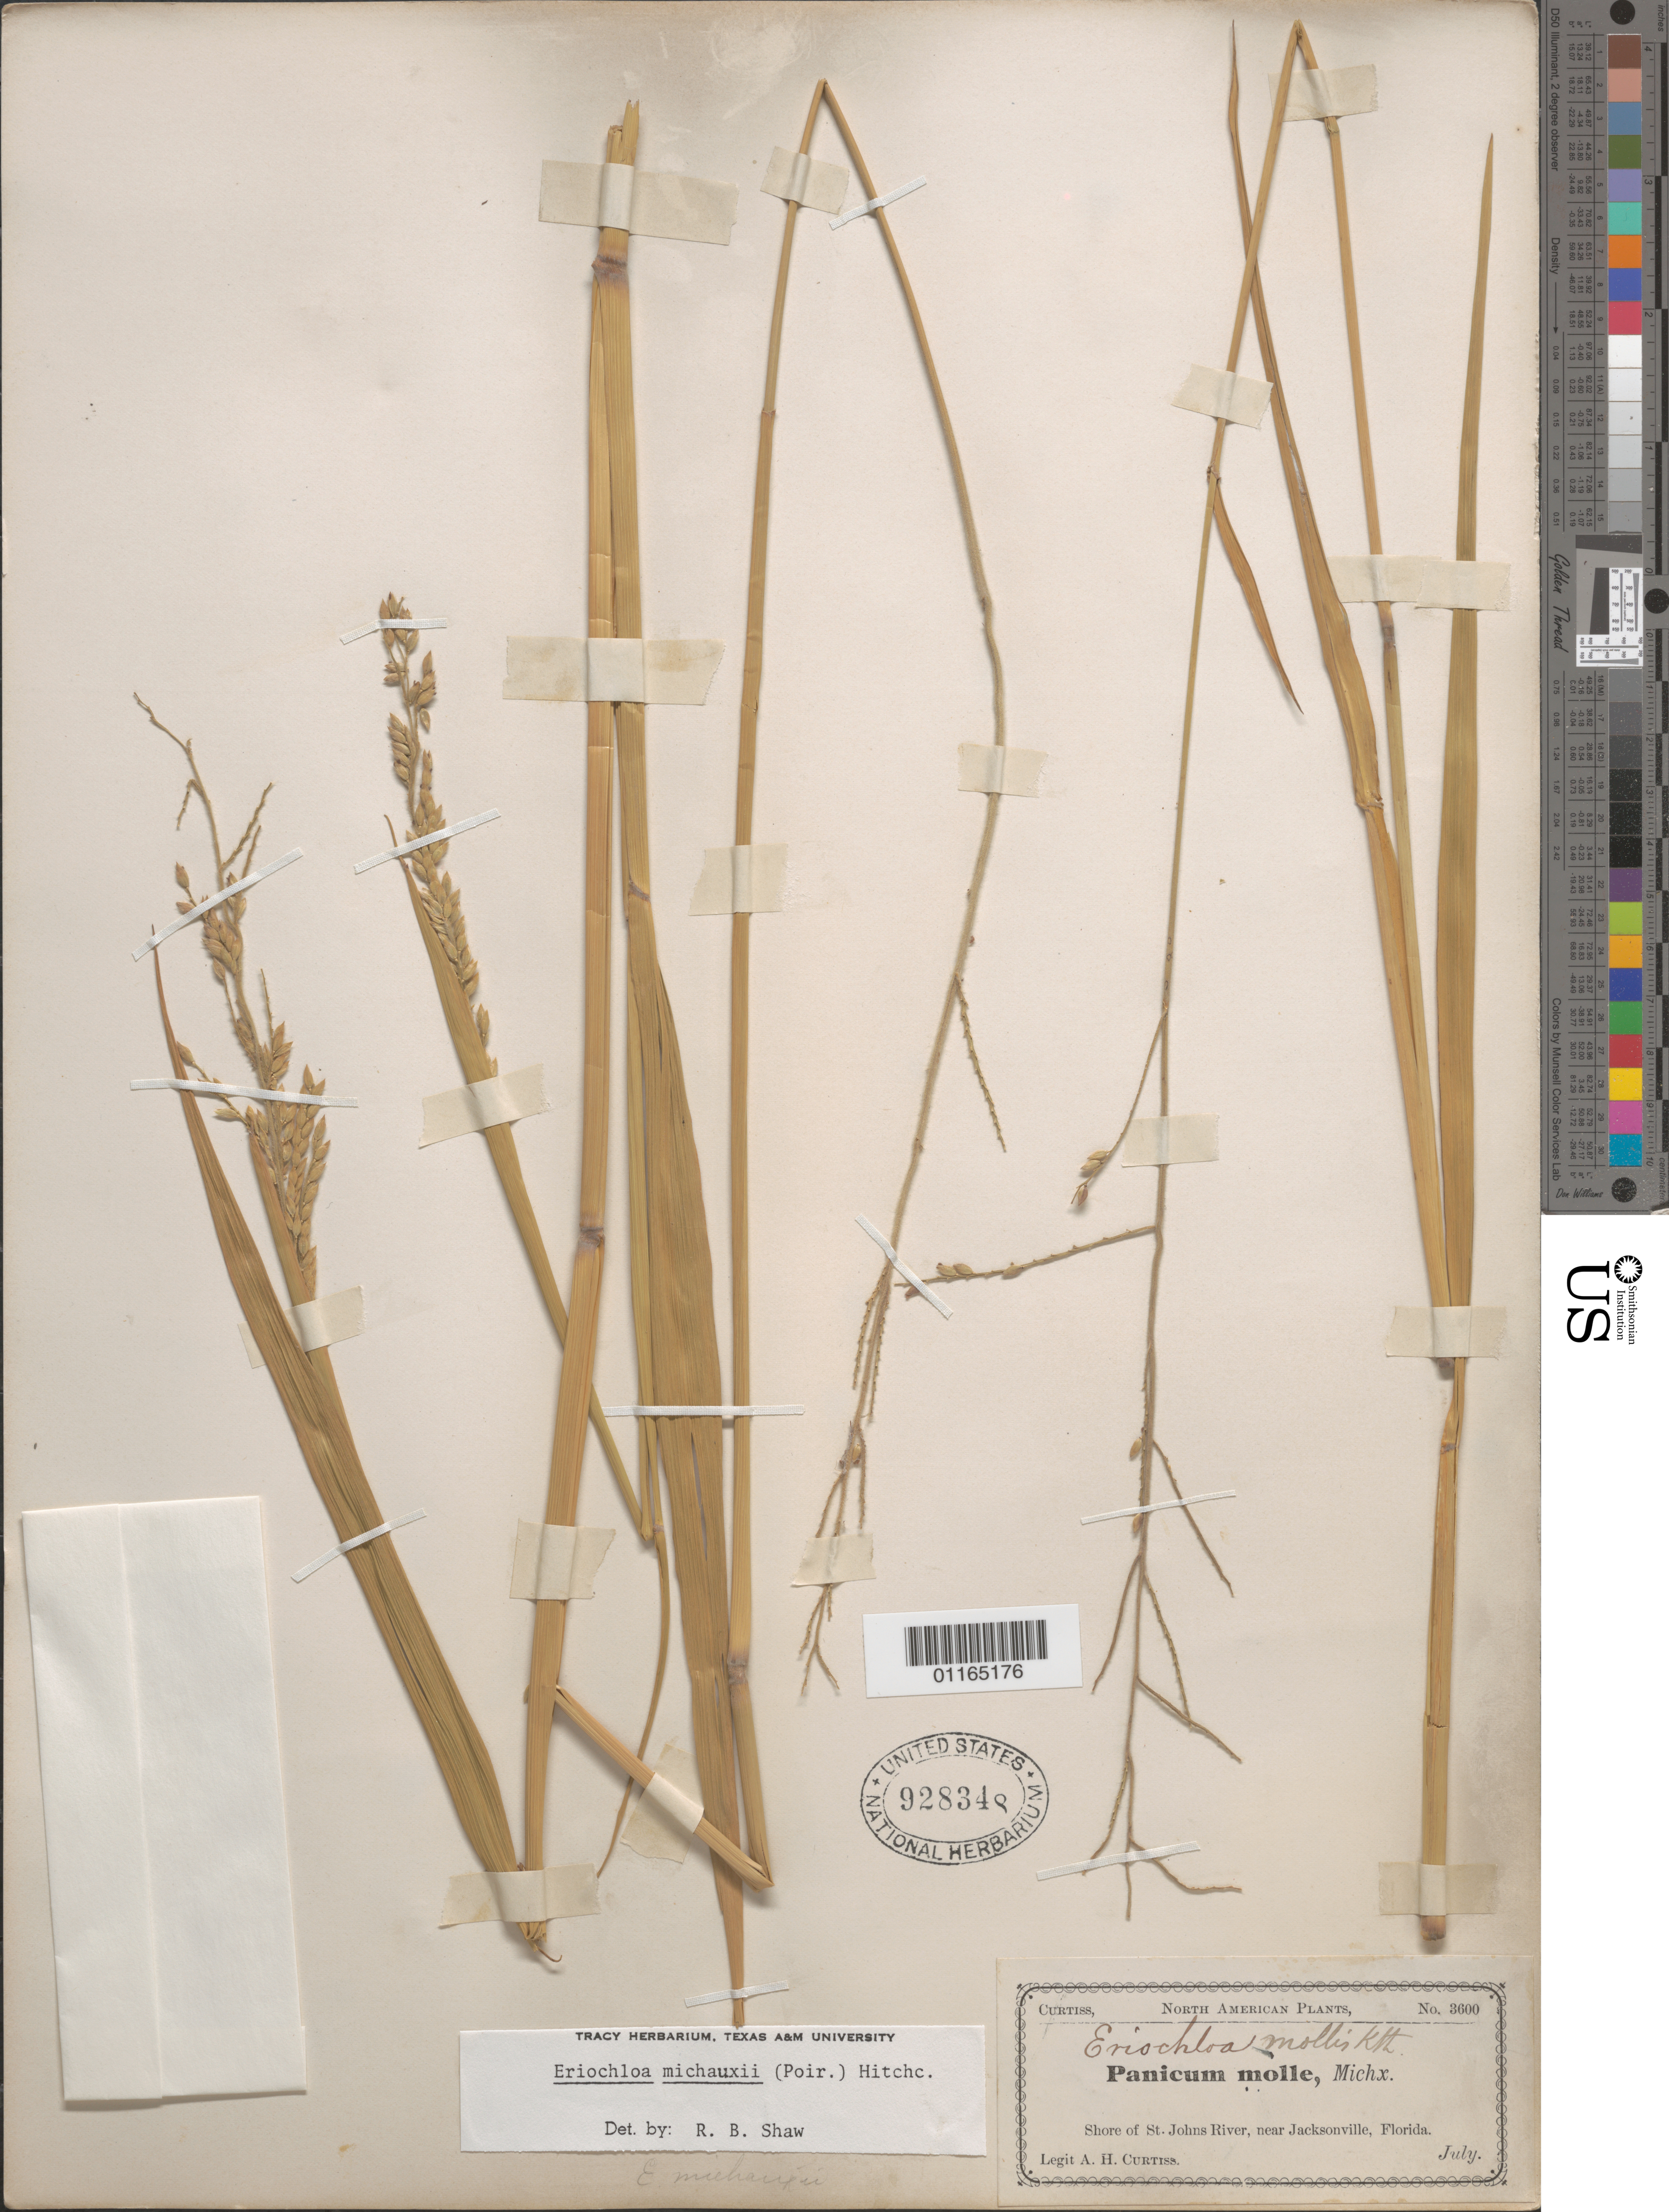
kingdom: Plantae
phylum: Tracheophyta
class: Liliopsida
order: Poales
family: Poaceae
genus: Eriochloa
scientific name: Eriochloa michauxii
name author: (Poir.) Hitchc.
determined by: Shaw, R. B.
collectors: A. H. Curtiss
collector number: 3600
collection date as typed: July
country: United States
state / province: Florida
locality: Shore of St. Johns River, near Jacksonville, Florida.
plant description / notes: Apparently not a type of Eriochloa debilis Mez, cited in protologue as "Florida (Curtiss n. 3600) [i.e., no date or precise locality]; specimen (holotype?) at B annotated by Mez (?) is Curtiss 3600*, February, "Sandy field, No-name Key, South Florida." This specimen (Curtiss 3600 [sans asterisk]) is July, "Shore of St. Johns River, near Jacksonville, Florida")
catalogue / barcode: US 928348